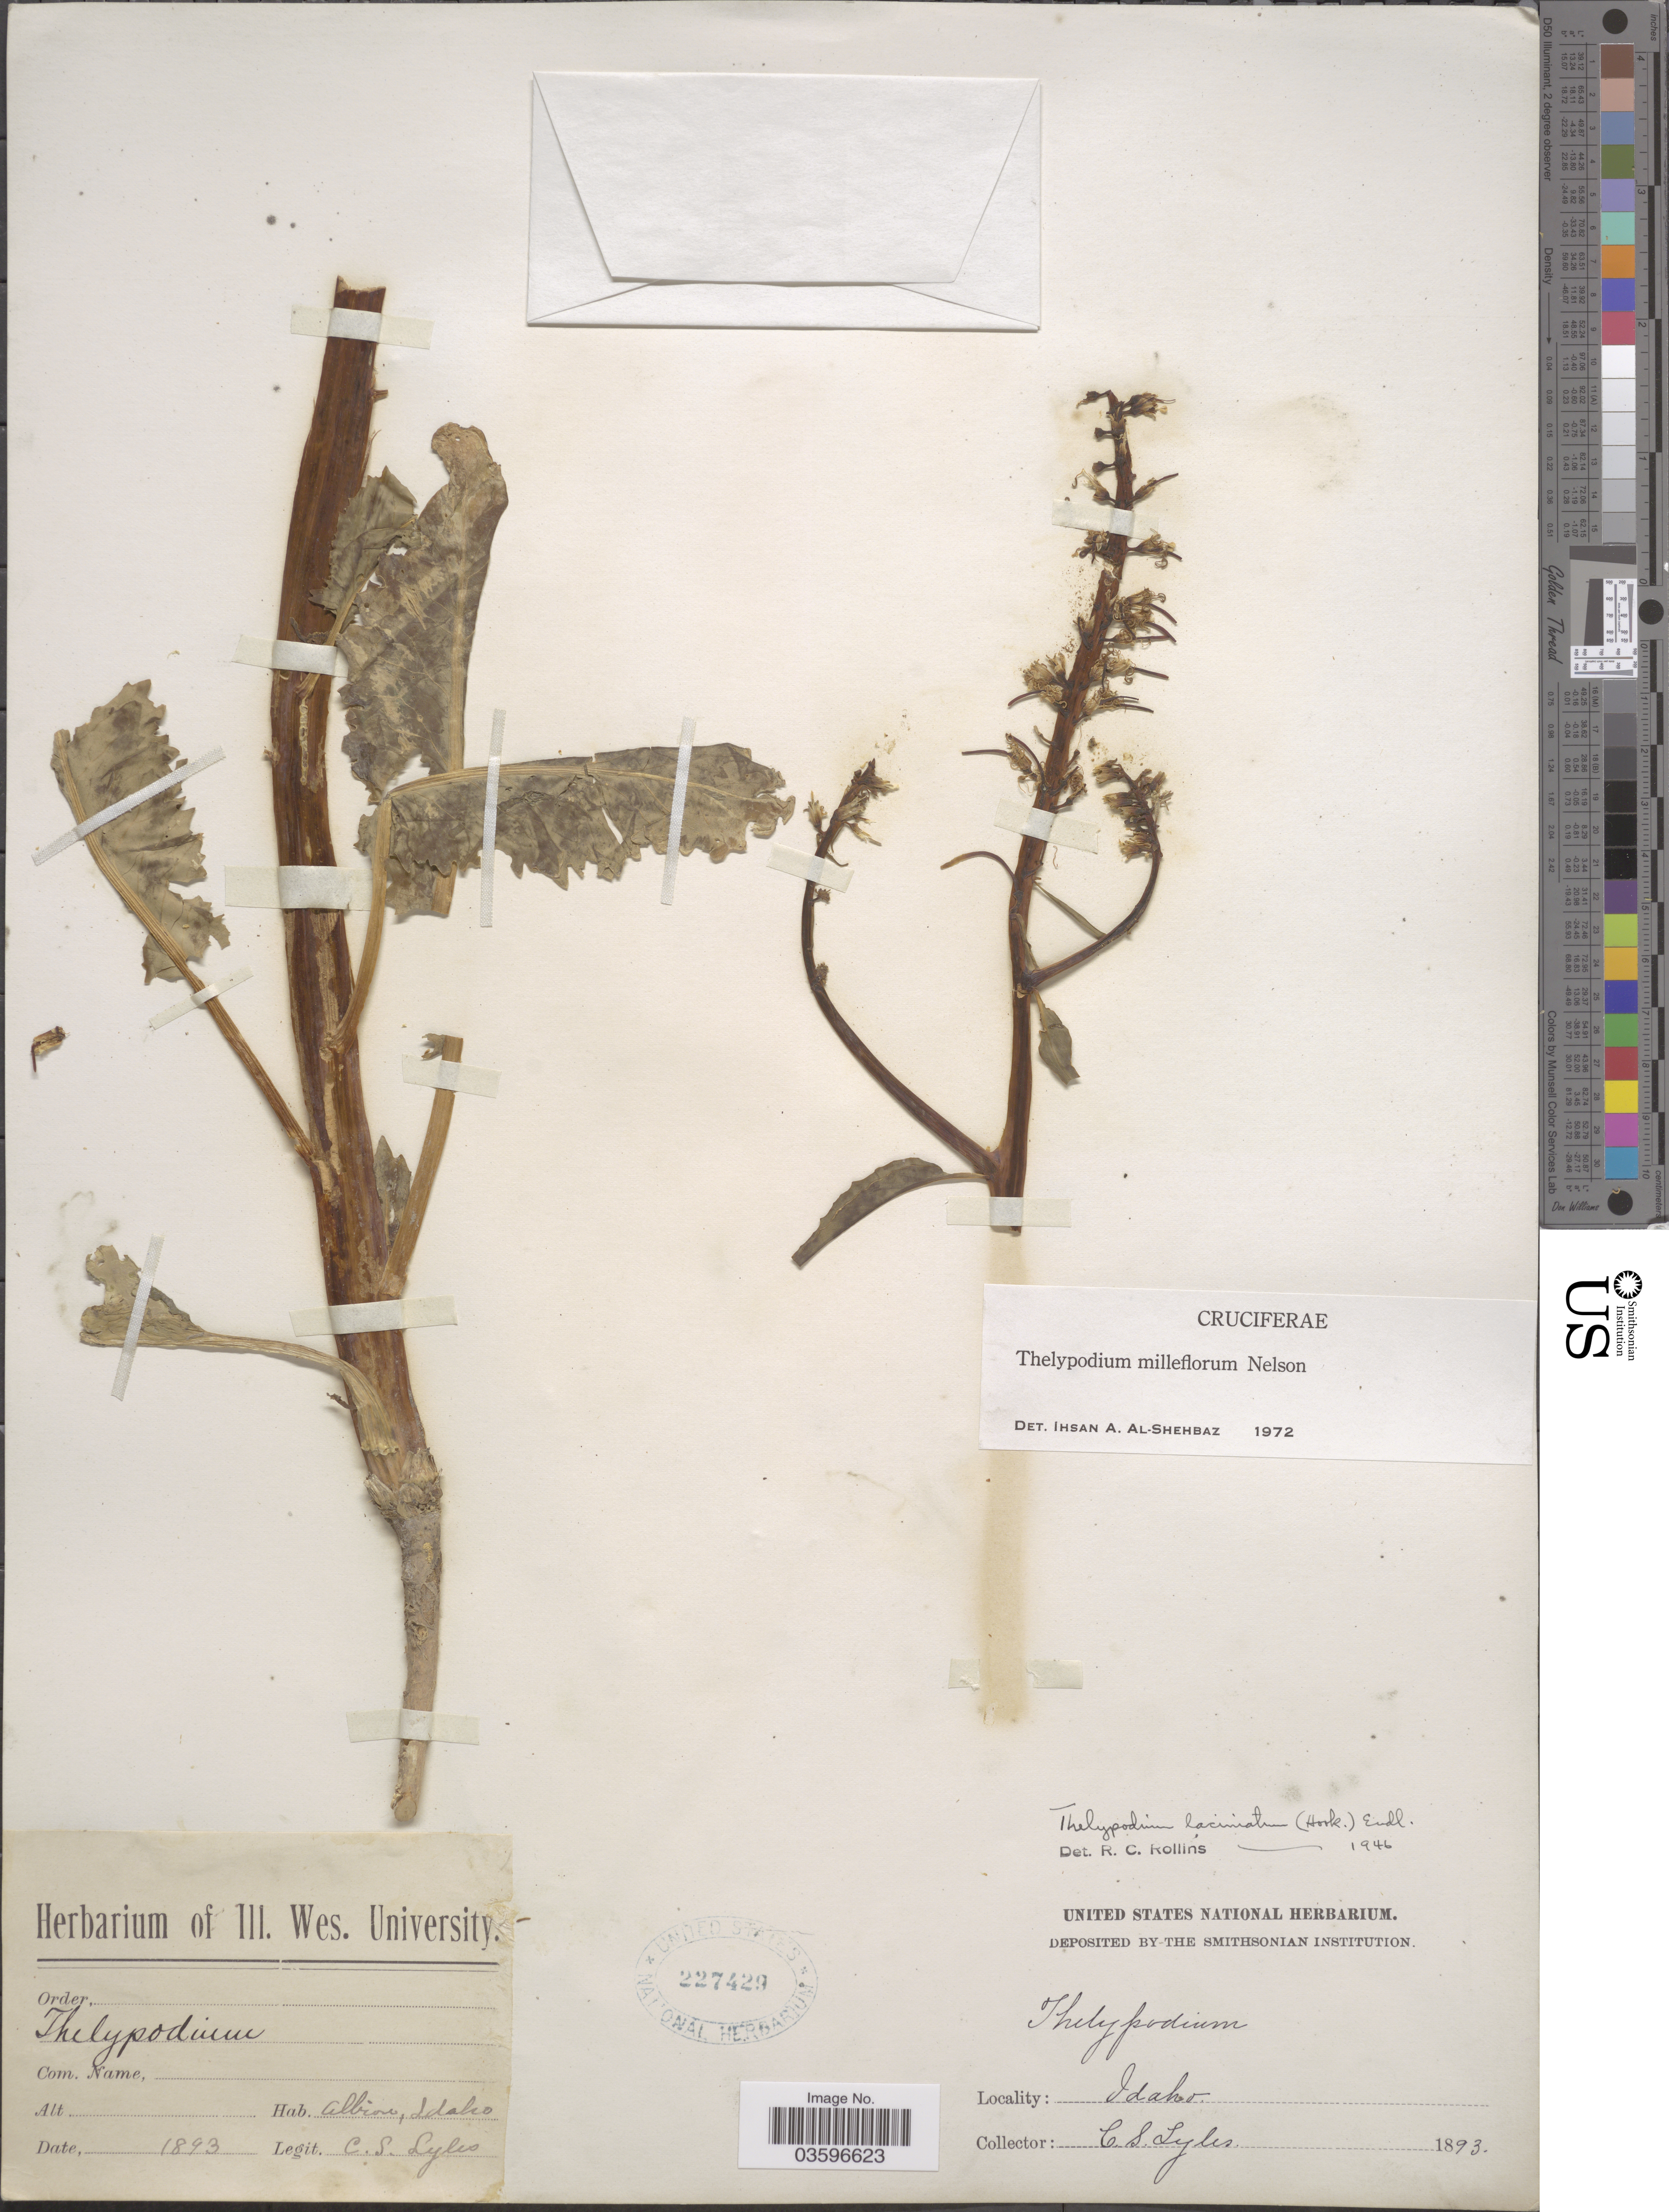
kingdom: Plantae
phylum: Tracheophyta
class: Magnoliopsida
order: Brassicales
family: Brassicaceae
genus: Thelypodium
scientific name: Thelypodium milleflorum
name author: A. Nelson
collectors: C. Lyles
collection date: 1893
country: United States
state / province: Idaho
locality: Albion.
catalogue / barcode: US 227429